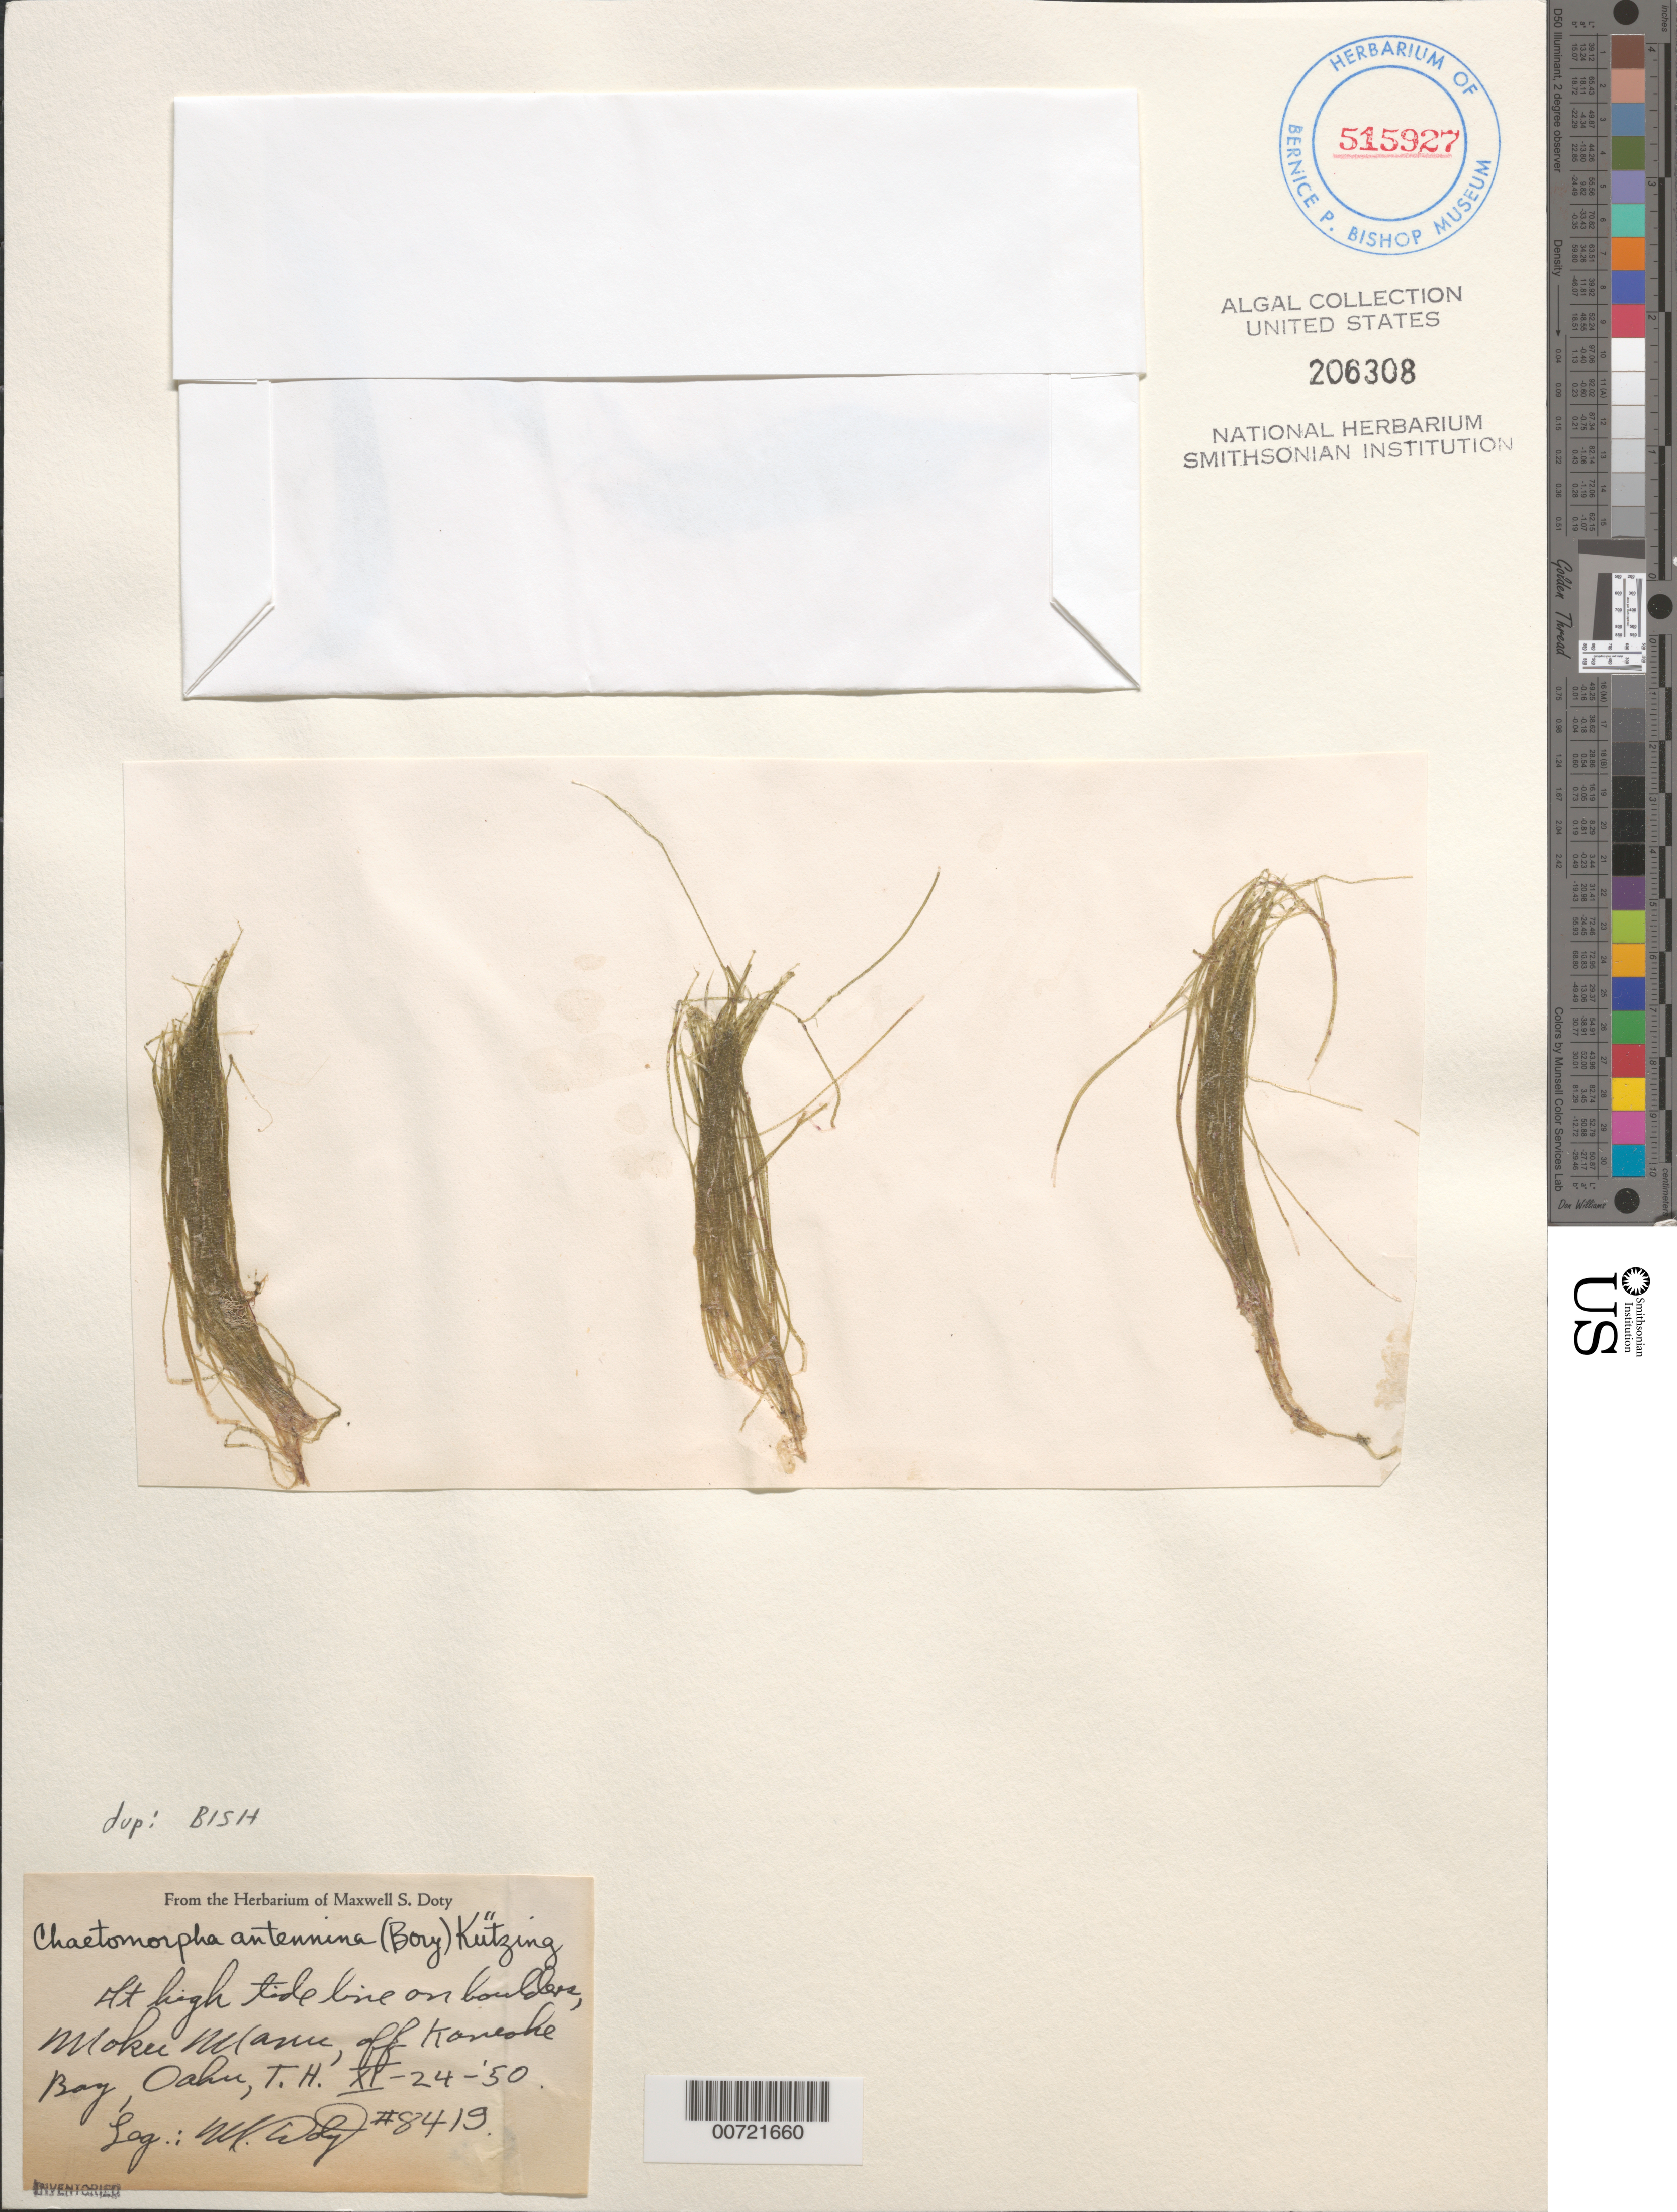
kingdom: Plantae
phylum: Chlorophyta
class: Ulvophyceae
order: Cladophorales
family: Cladophoraceae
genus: Chaetomorpha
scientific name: Chaetomorpha antennina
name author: (Bory) Kütz.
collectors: M. S. Doty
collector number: MSD 8419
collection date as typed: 24 Nov 1950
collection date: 1950-11-24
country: United States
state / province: Hawaii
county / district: Honolulu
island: Oahu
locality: Moku Manu, off Kaneohe Bay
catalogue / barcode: US 206308